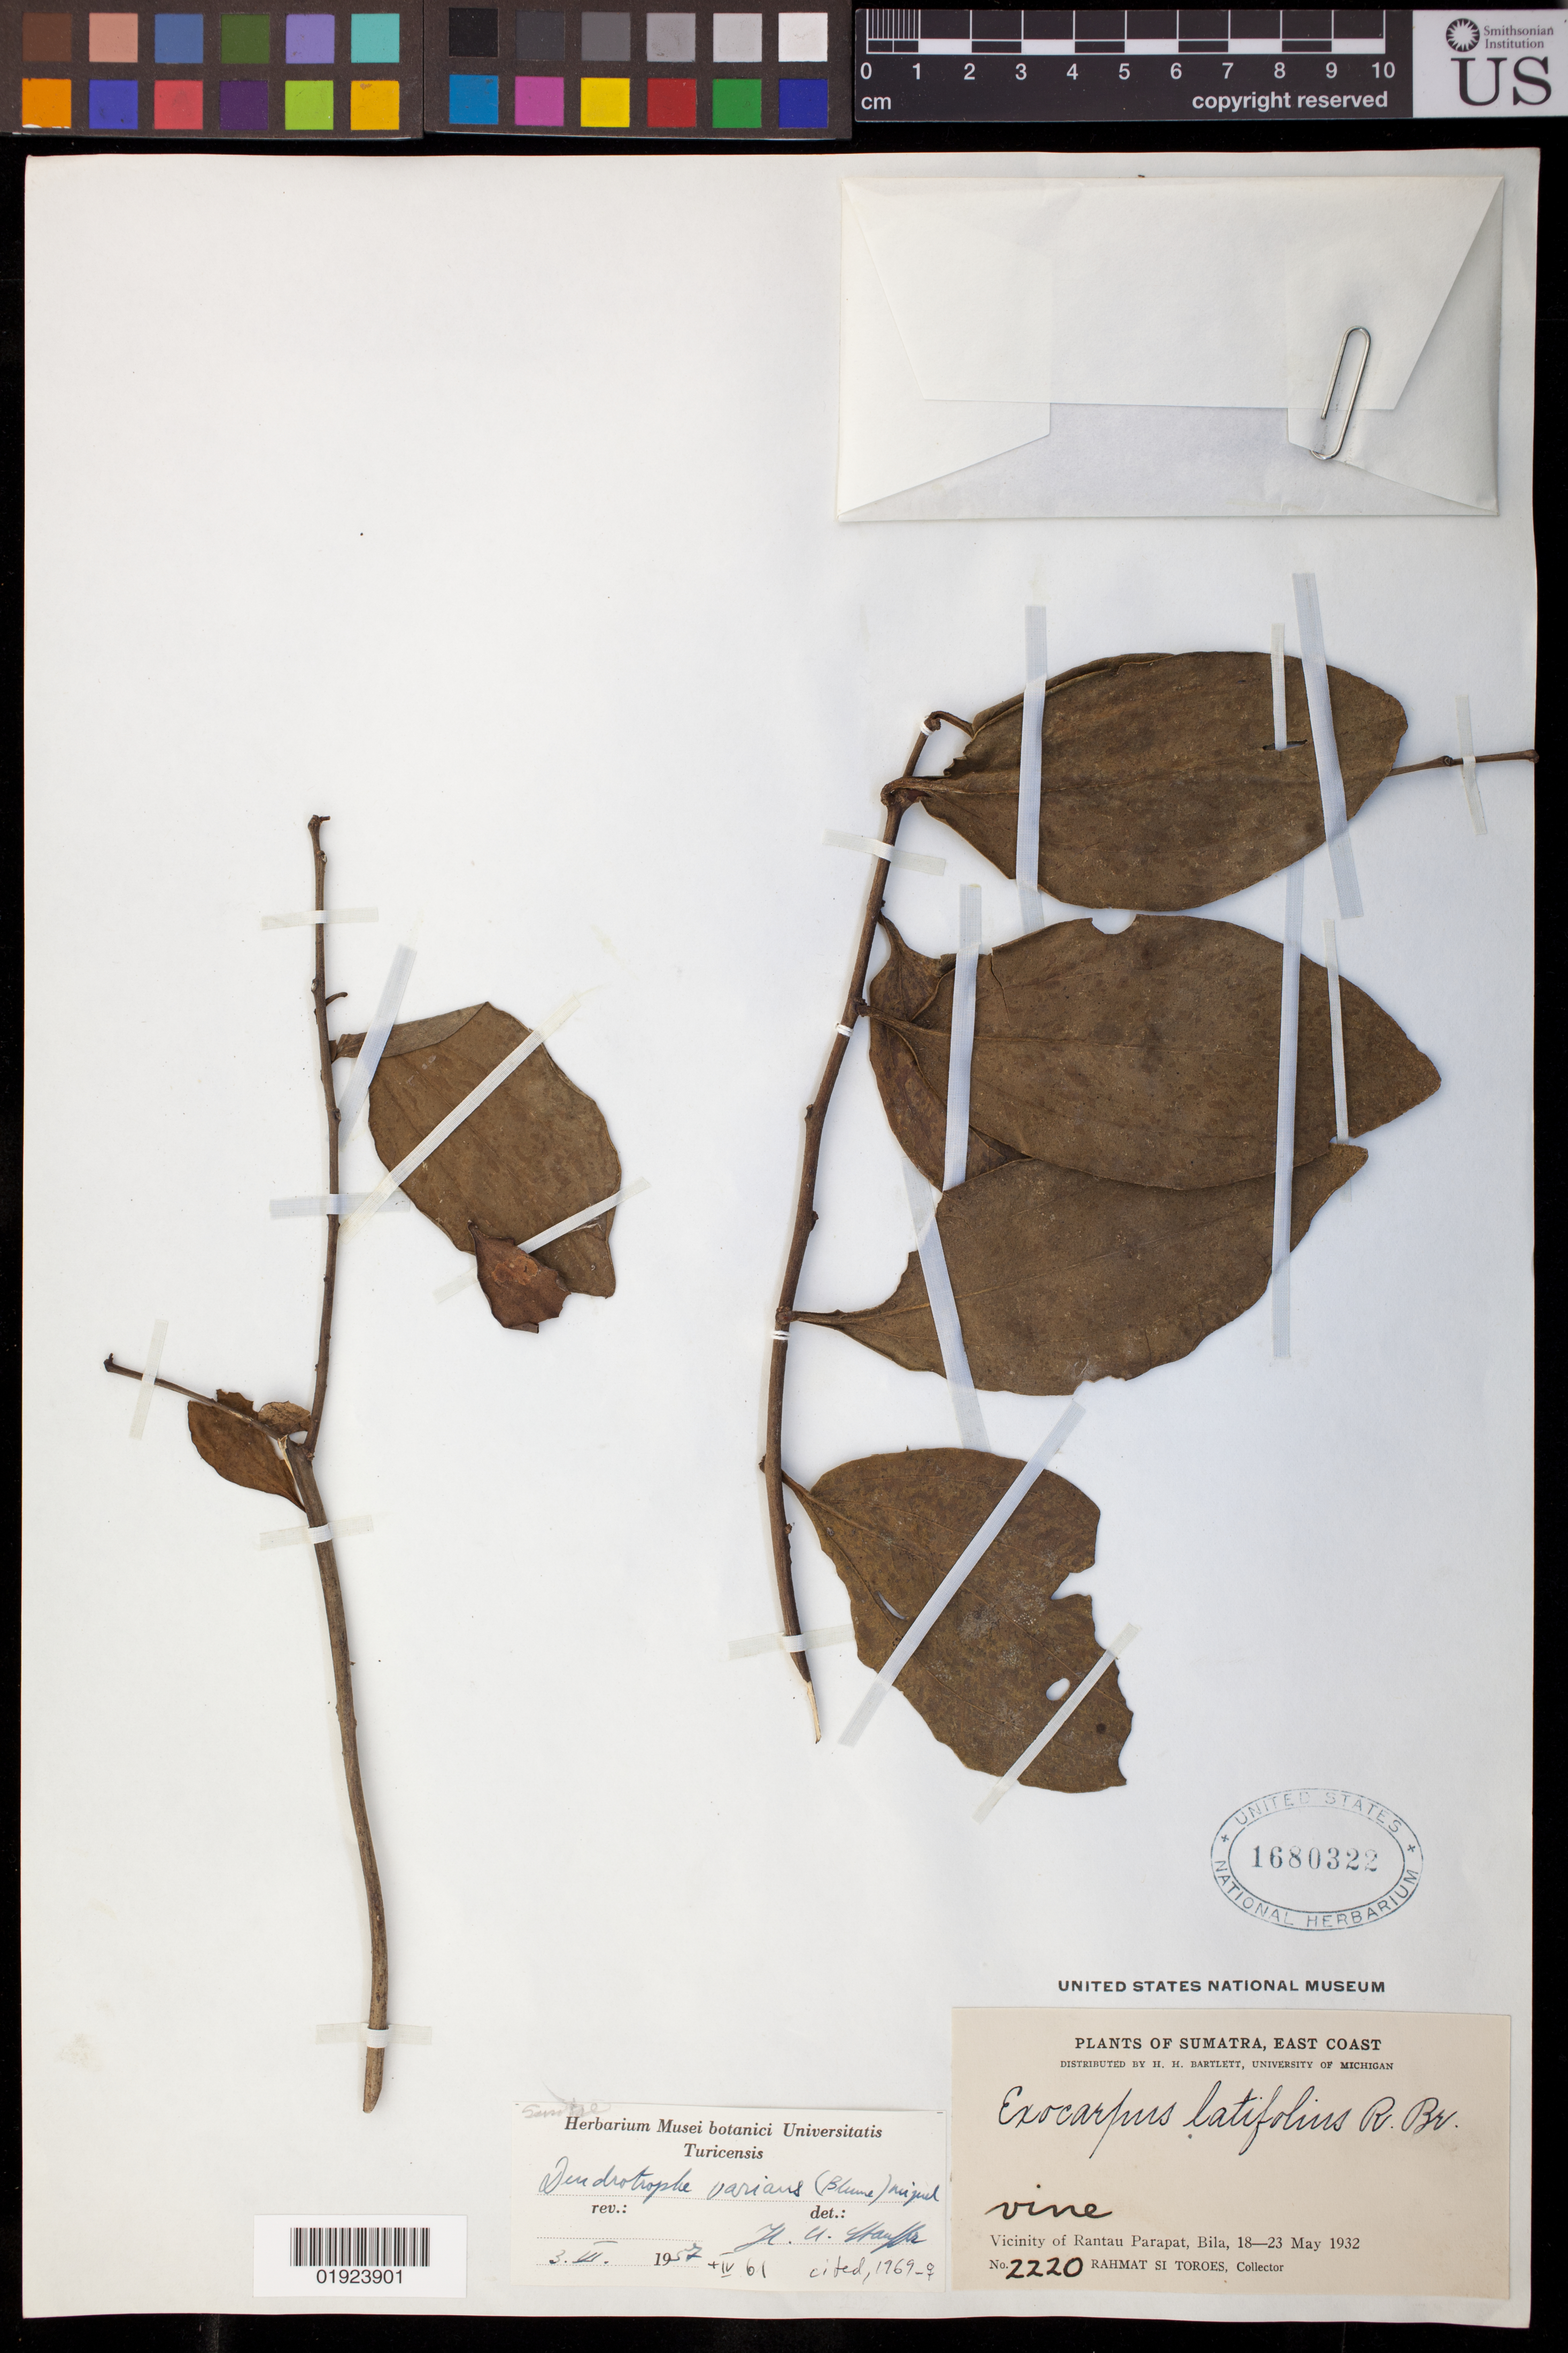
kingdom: Plantae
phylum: Tracheophyta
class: Magnoliopsida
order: Santalales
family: Amphorogynaceae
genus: Dendrotrophe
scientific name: Dendrotrophe varians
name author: (Blume) Miq.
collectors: Rahmat Si Boeea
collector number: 2220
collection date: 1932-05-18/1932-05-23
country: Indonesia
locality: Plants of Sumatra, East Coast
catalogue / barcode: US 1680322